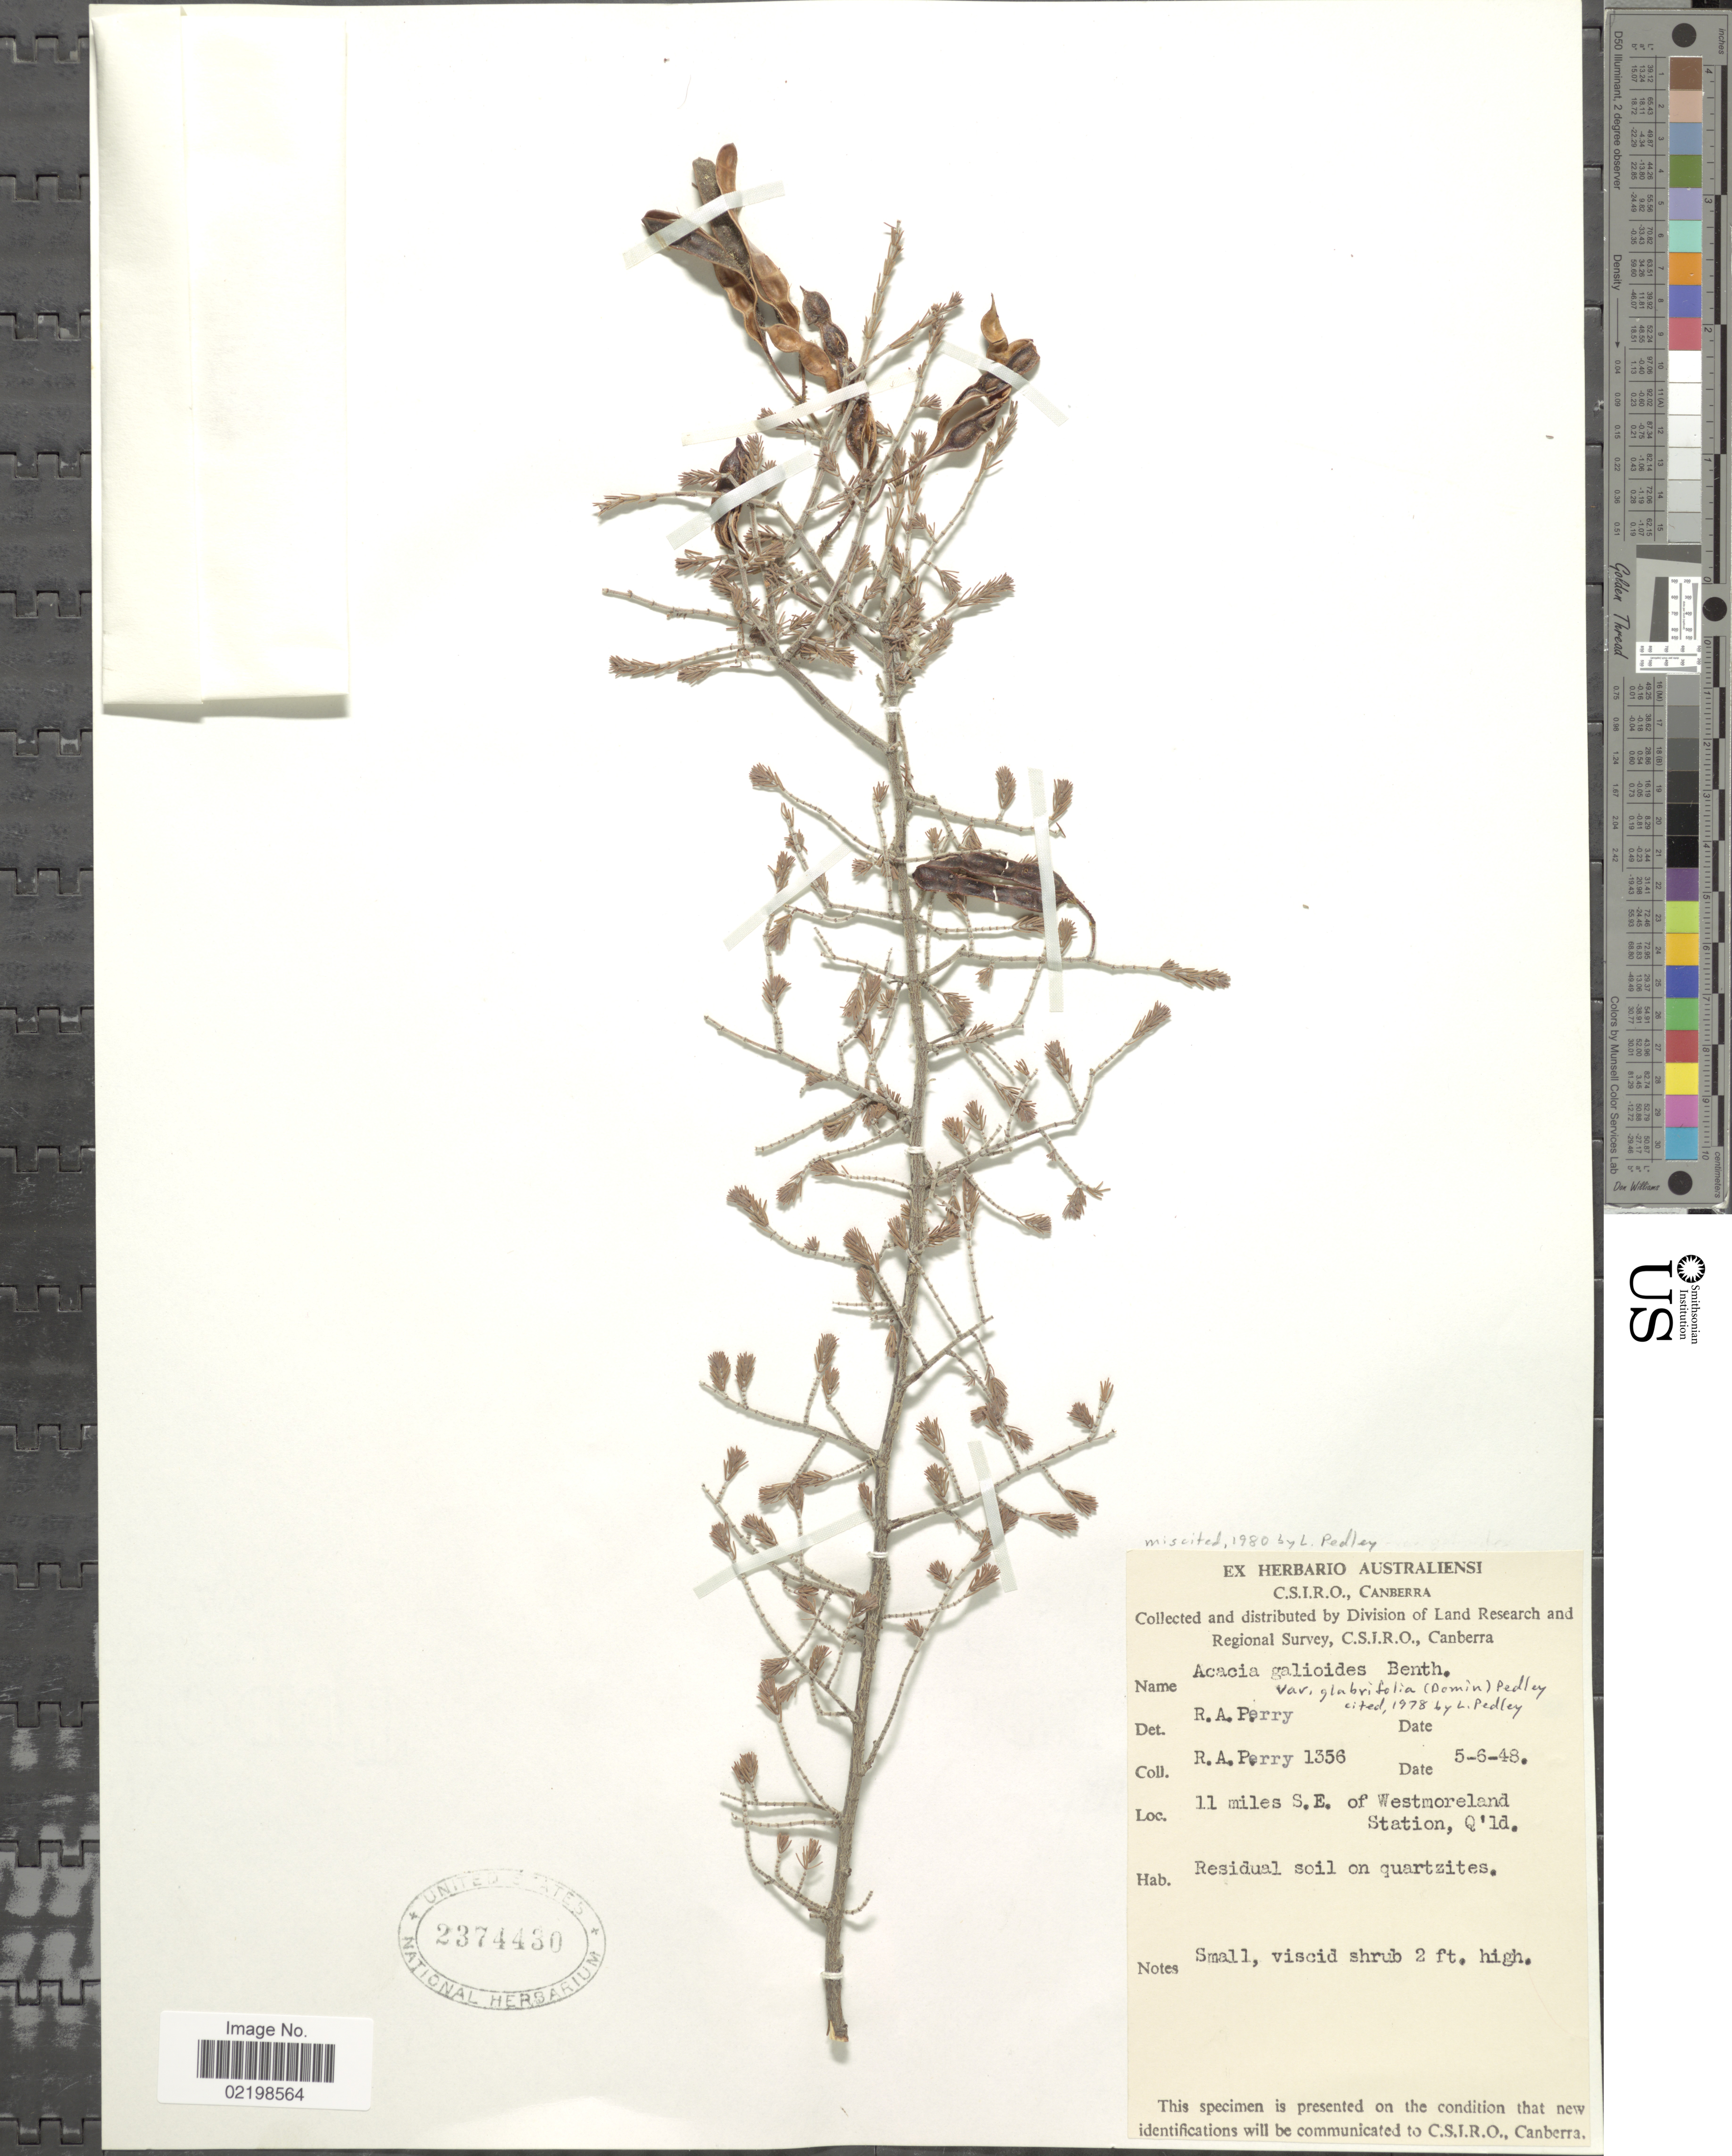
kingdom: Plantae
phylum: Tracheophyta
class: Magnoliopsida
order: Fabales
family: Fabaceae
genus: Acacia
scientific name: Acacia galioides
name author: Benth.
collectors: Perry, R. A.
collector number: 1356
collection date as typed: Transcribed d/m/y: 5/6/48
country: Australia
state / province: Queensland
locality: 11 miles S.E. of Westmoreland Station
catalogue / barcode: US 2374430